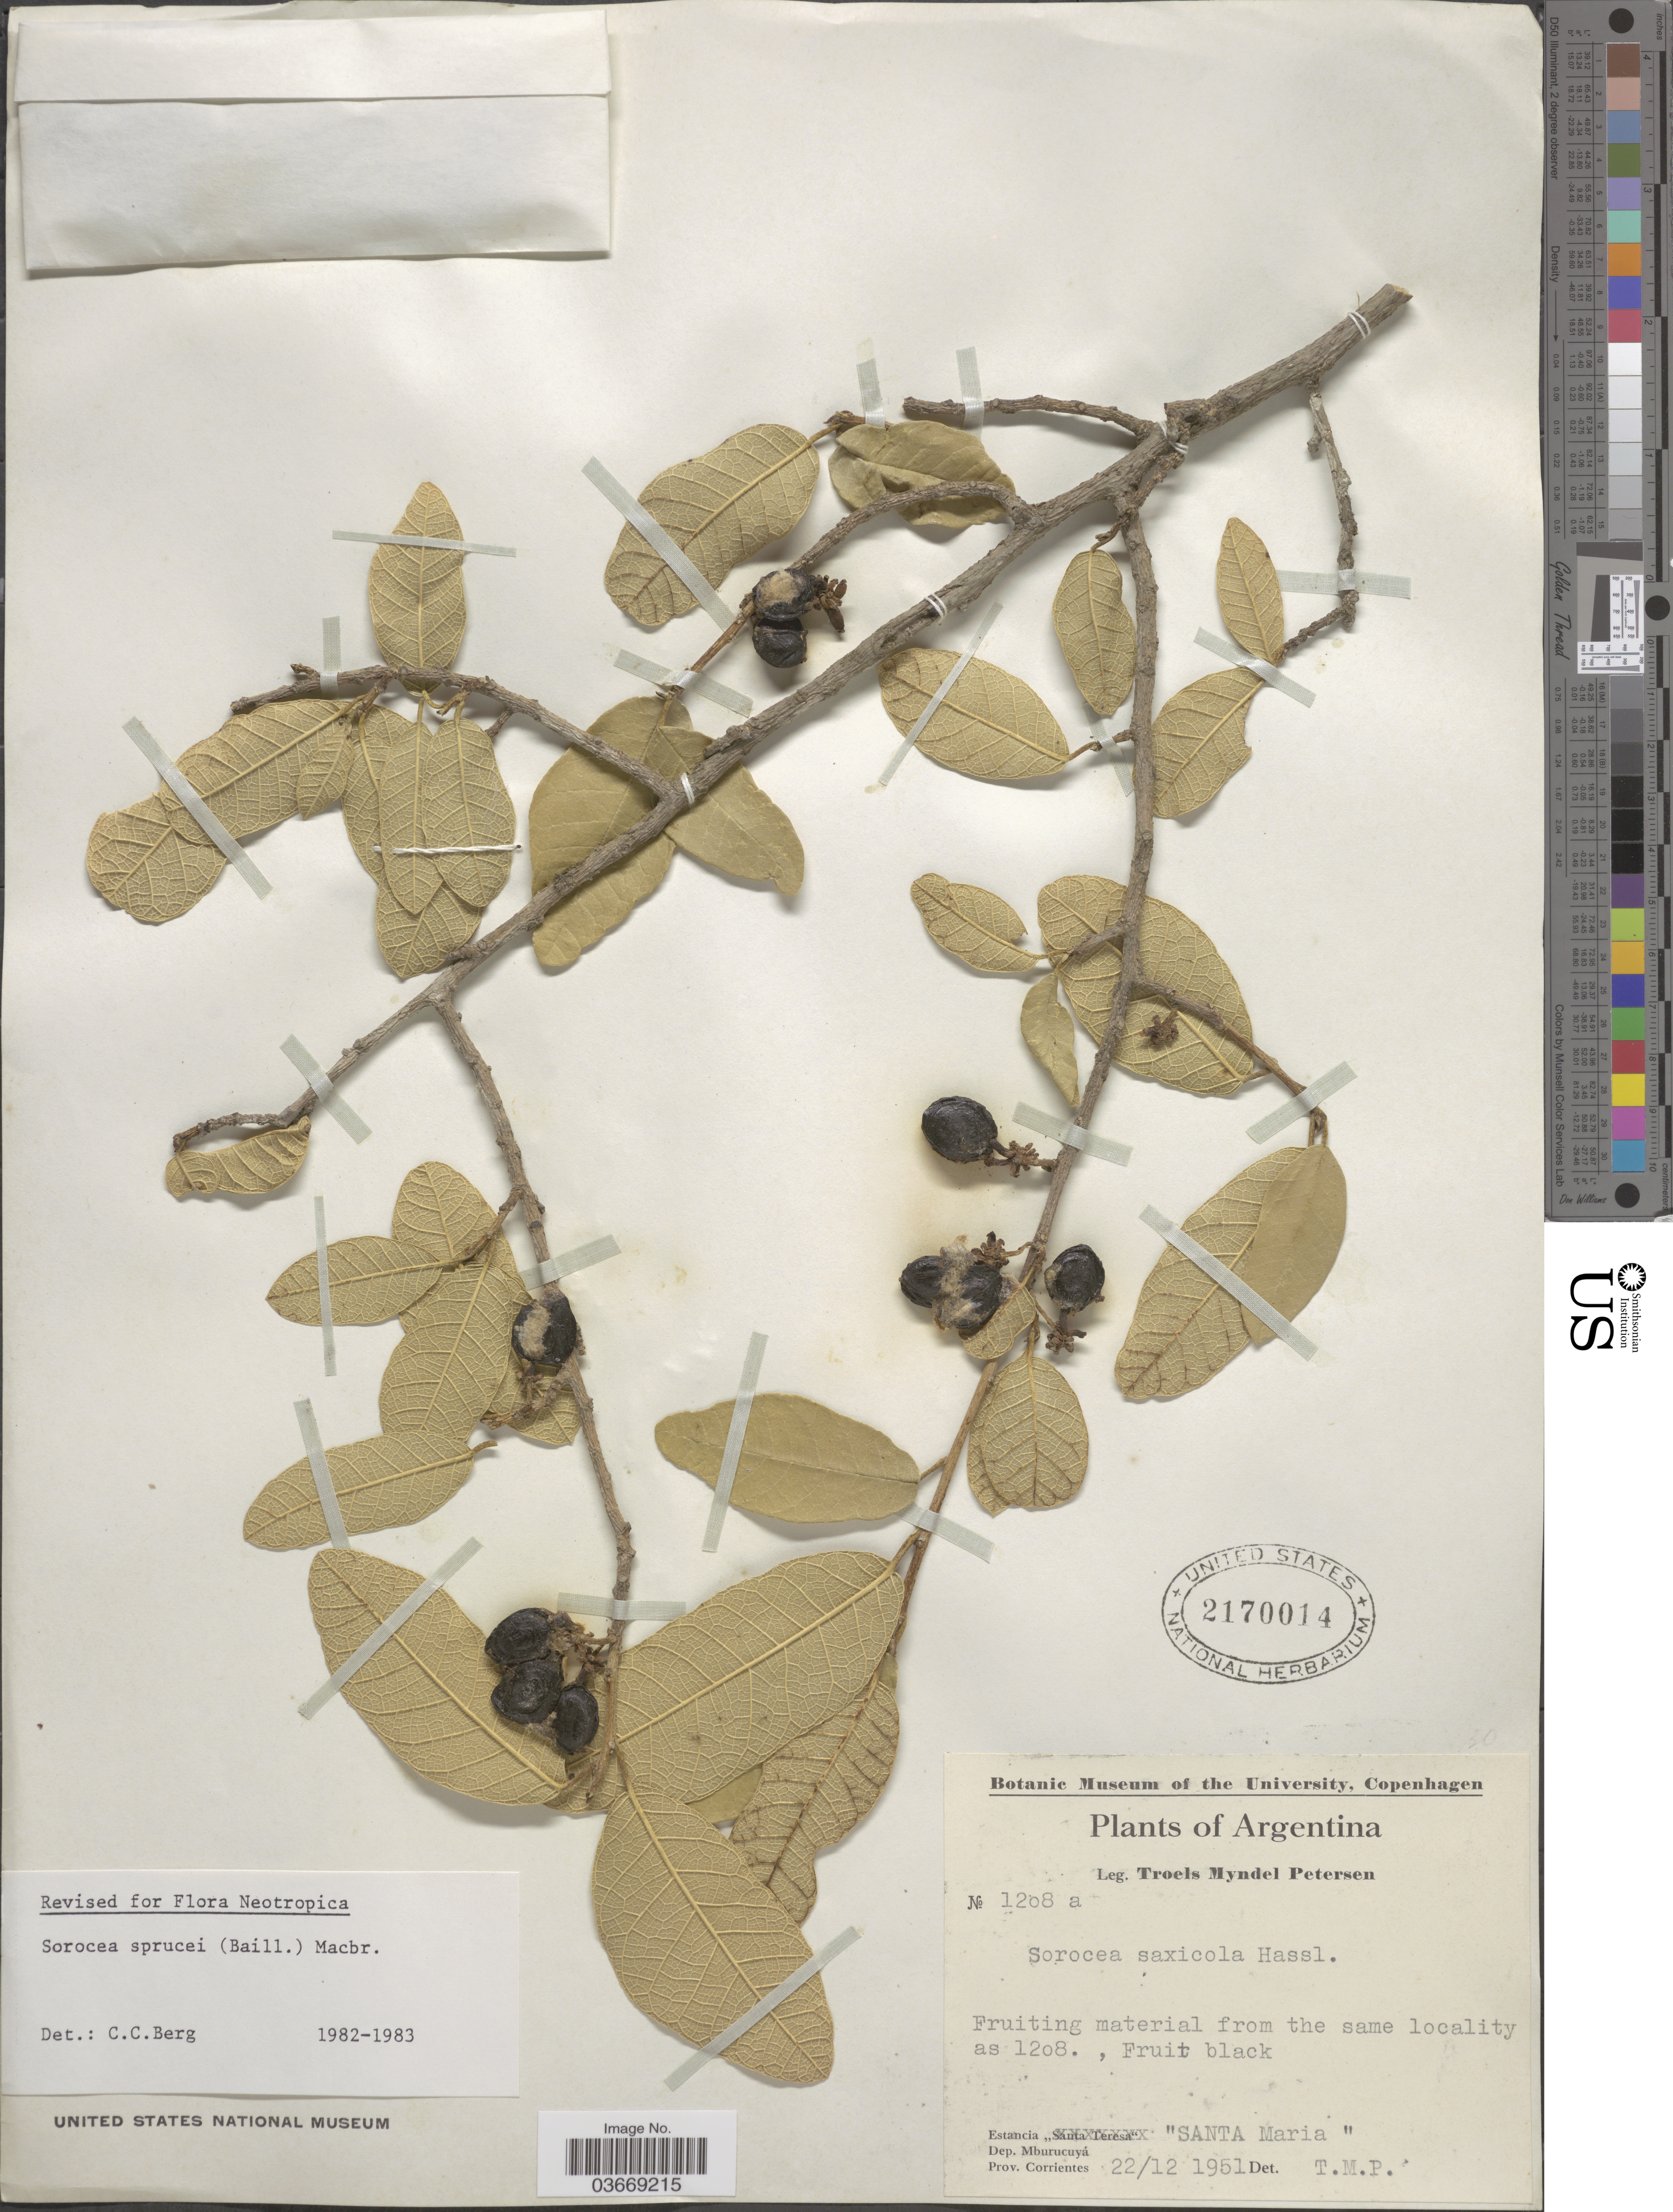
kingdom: Plantae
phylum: Tracheophyta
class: Magnoliopsida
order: Rosales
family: Moraceae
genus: Sorocea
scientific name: Sorocea sprucei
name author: (Baill.) J.F. Macbr.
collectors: T. M. Petersen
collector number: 1208a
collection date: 1951-12-22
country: Argentina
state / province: Corrientes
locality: Estancia "Santa Maria", Dep. Mburucuyá.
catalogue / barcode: US 2170014